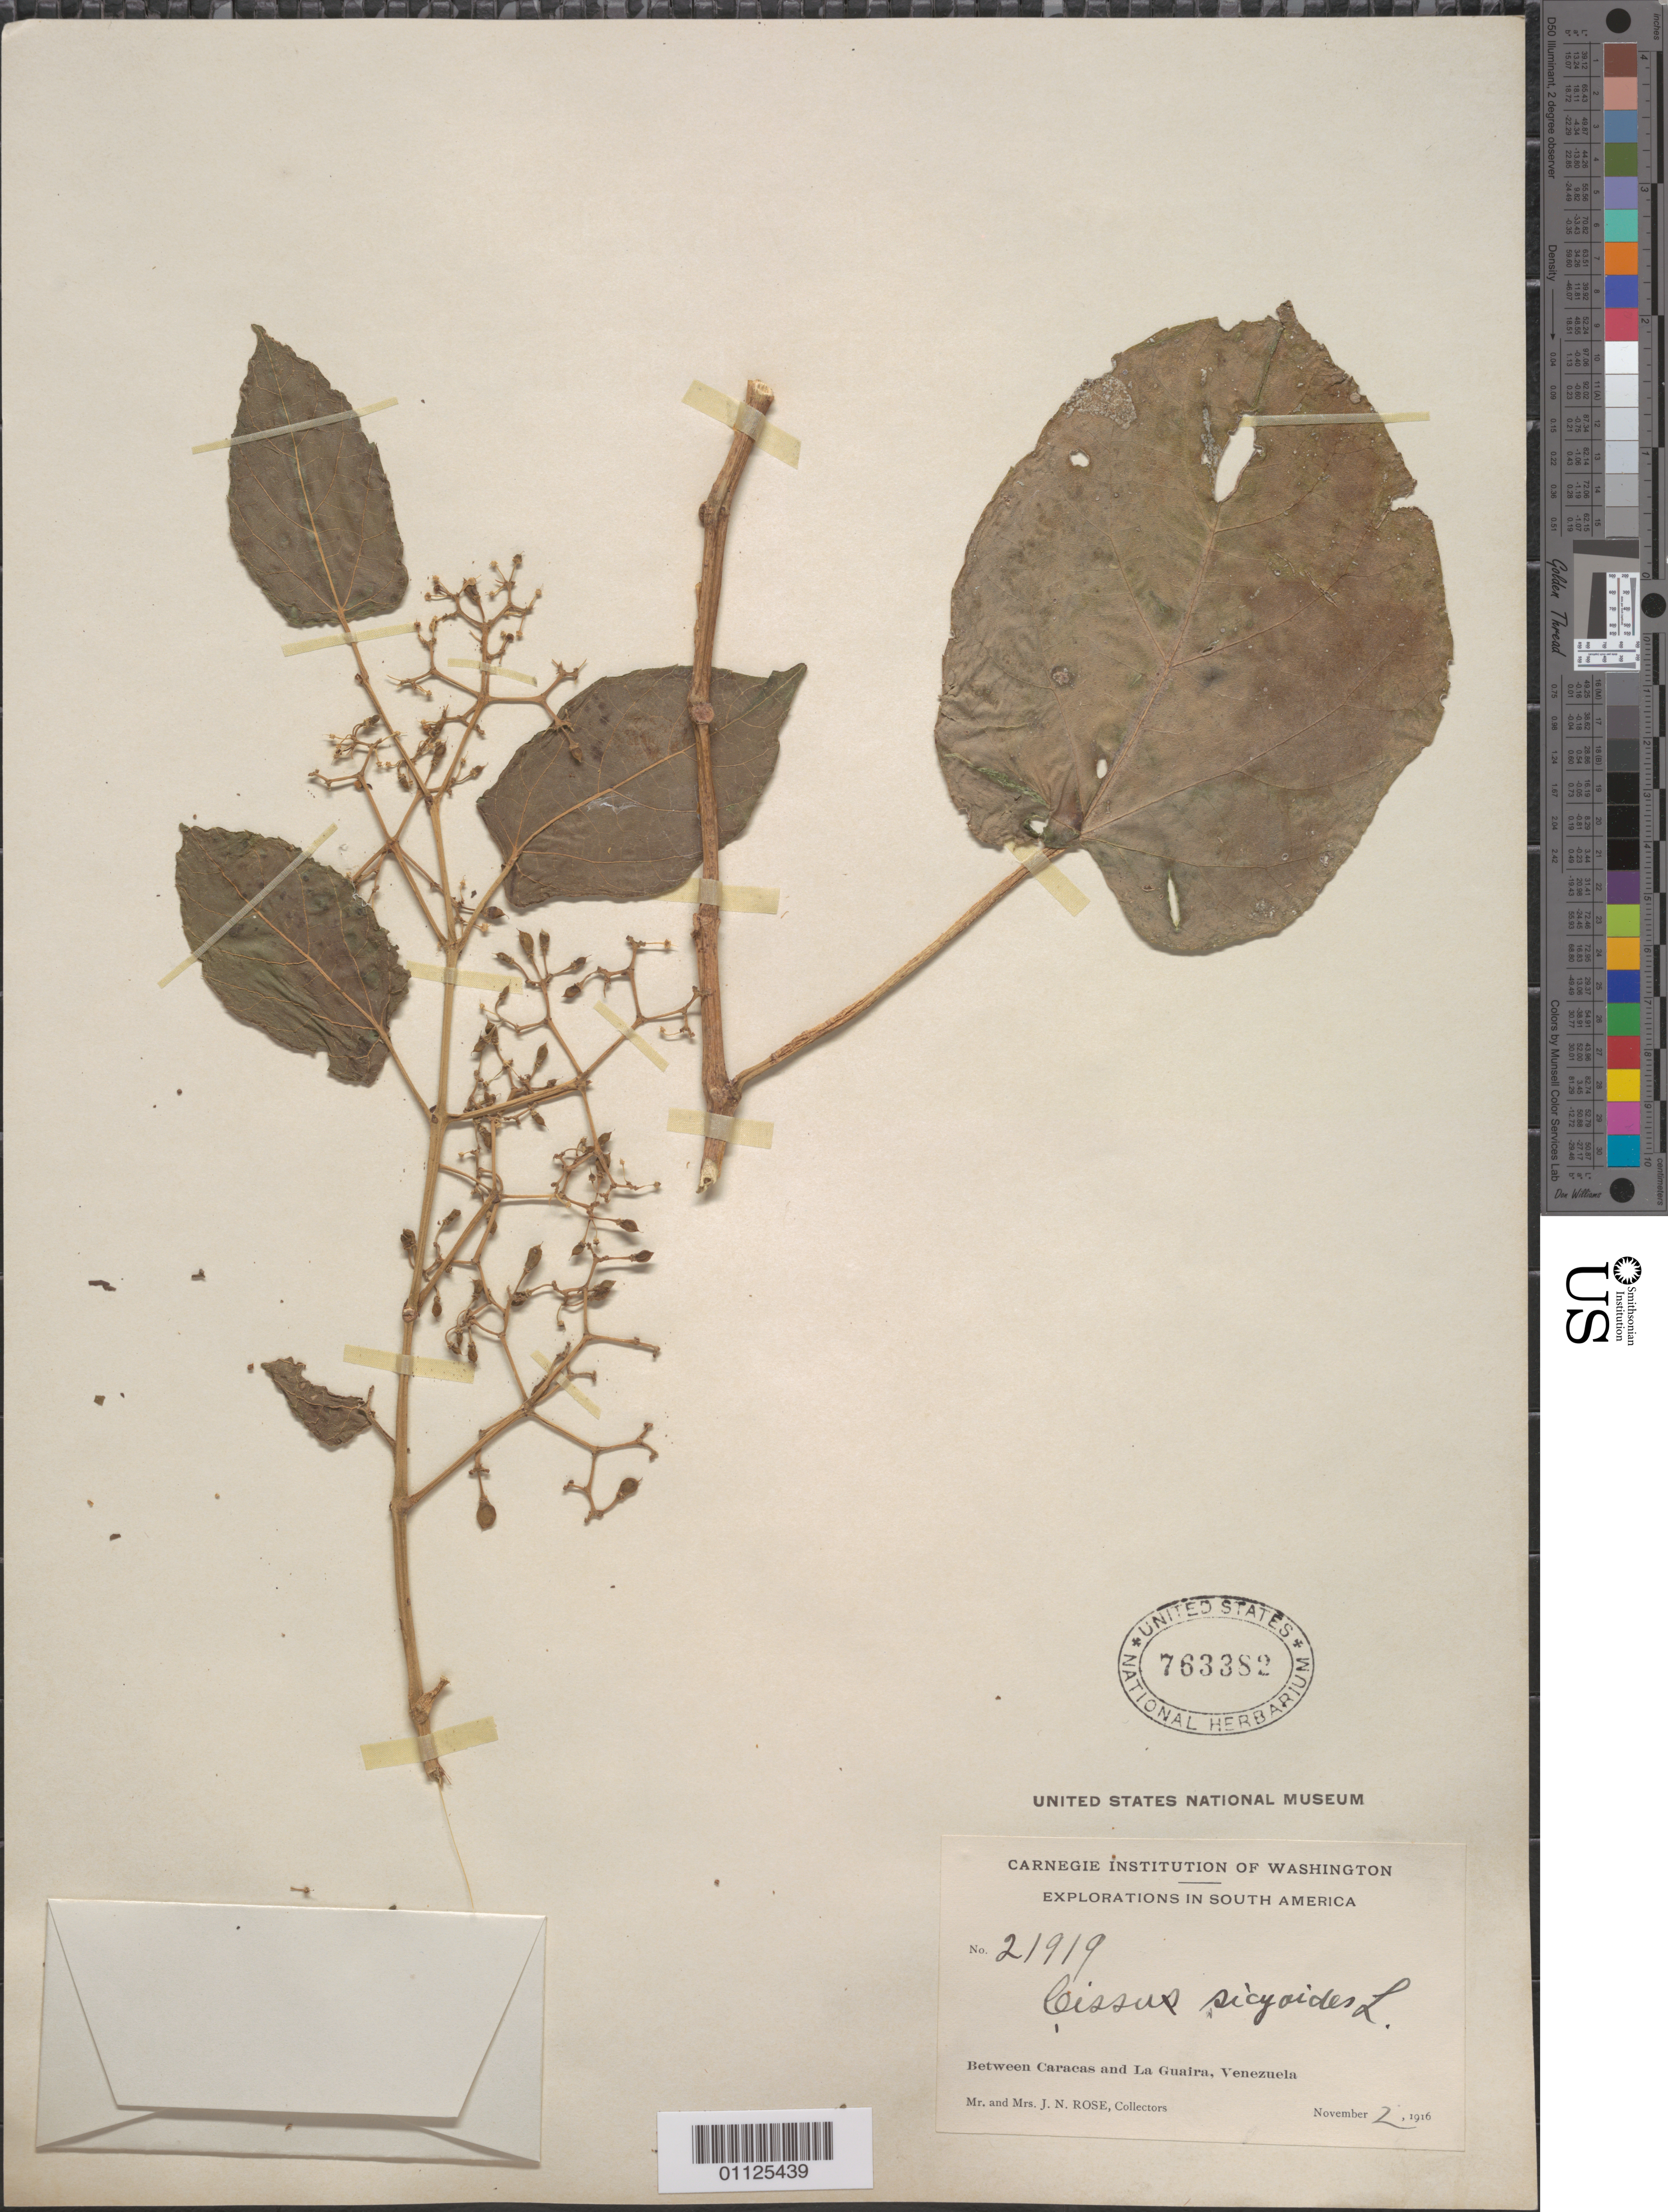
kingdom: Plantae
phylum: Tracheophyta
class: Magnoliopsida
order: Vitales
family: Vitaceae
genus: Cissus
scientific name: Cissus verticillata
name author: (L.) Nicolson & C.E. Jarvis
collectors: J. N. Rose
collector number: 21919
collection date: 1916-11-02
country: Venezuela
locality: Between Caracas and La Guaira.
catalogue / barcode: US 763382